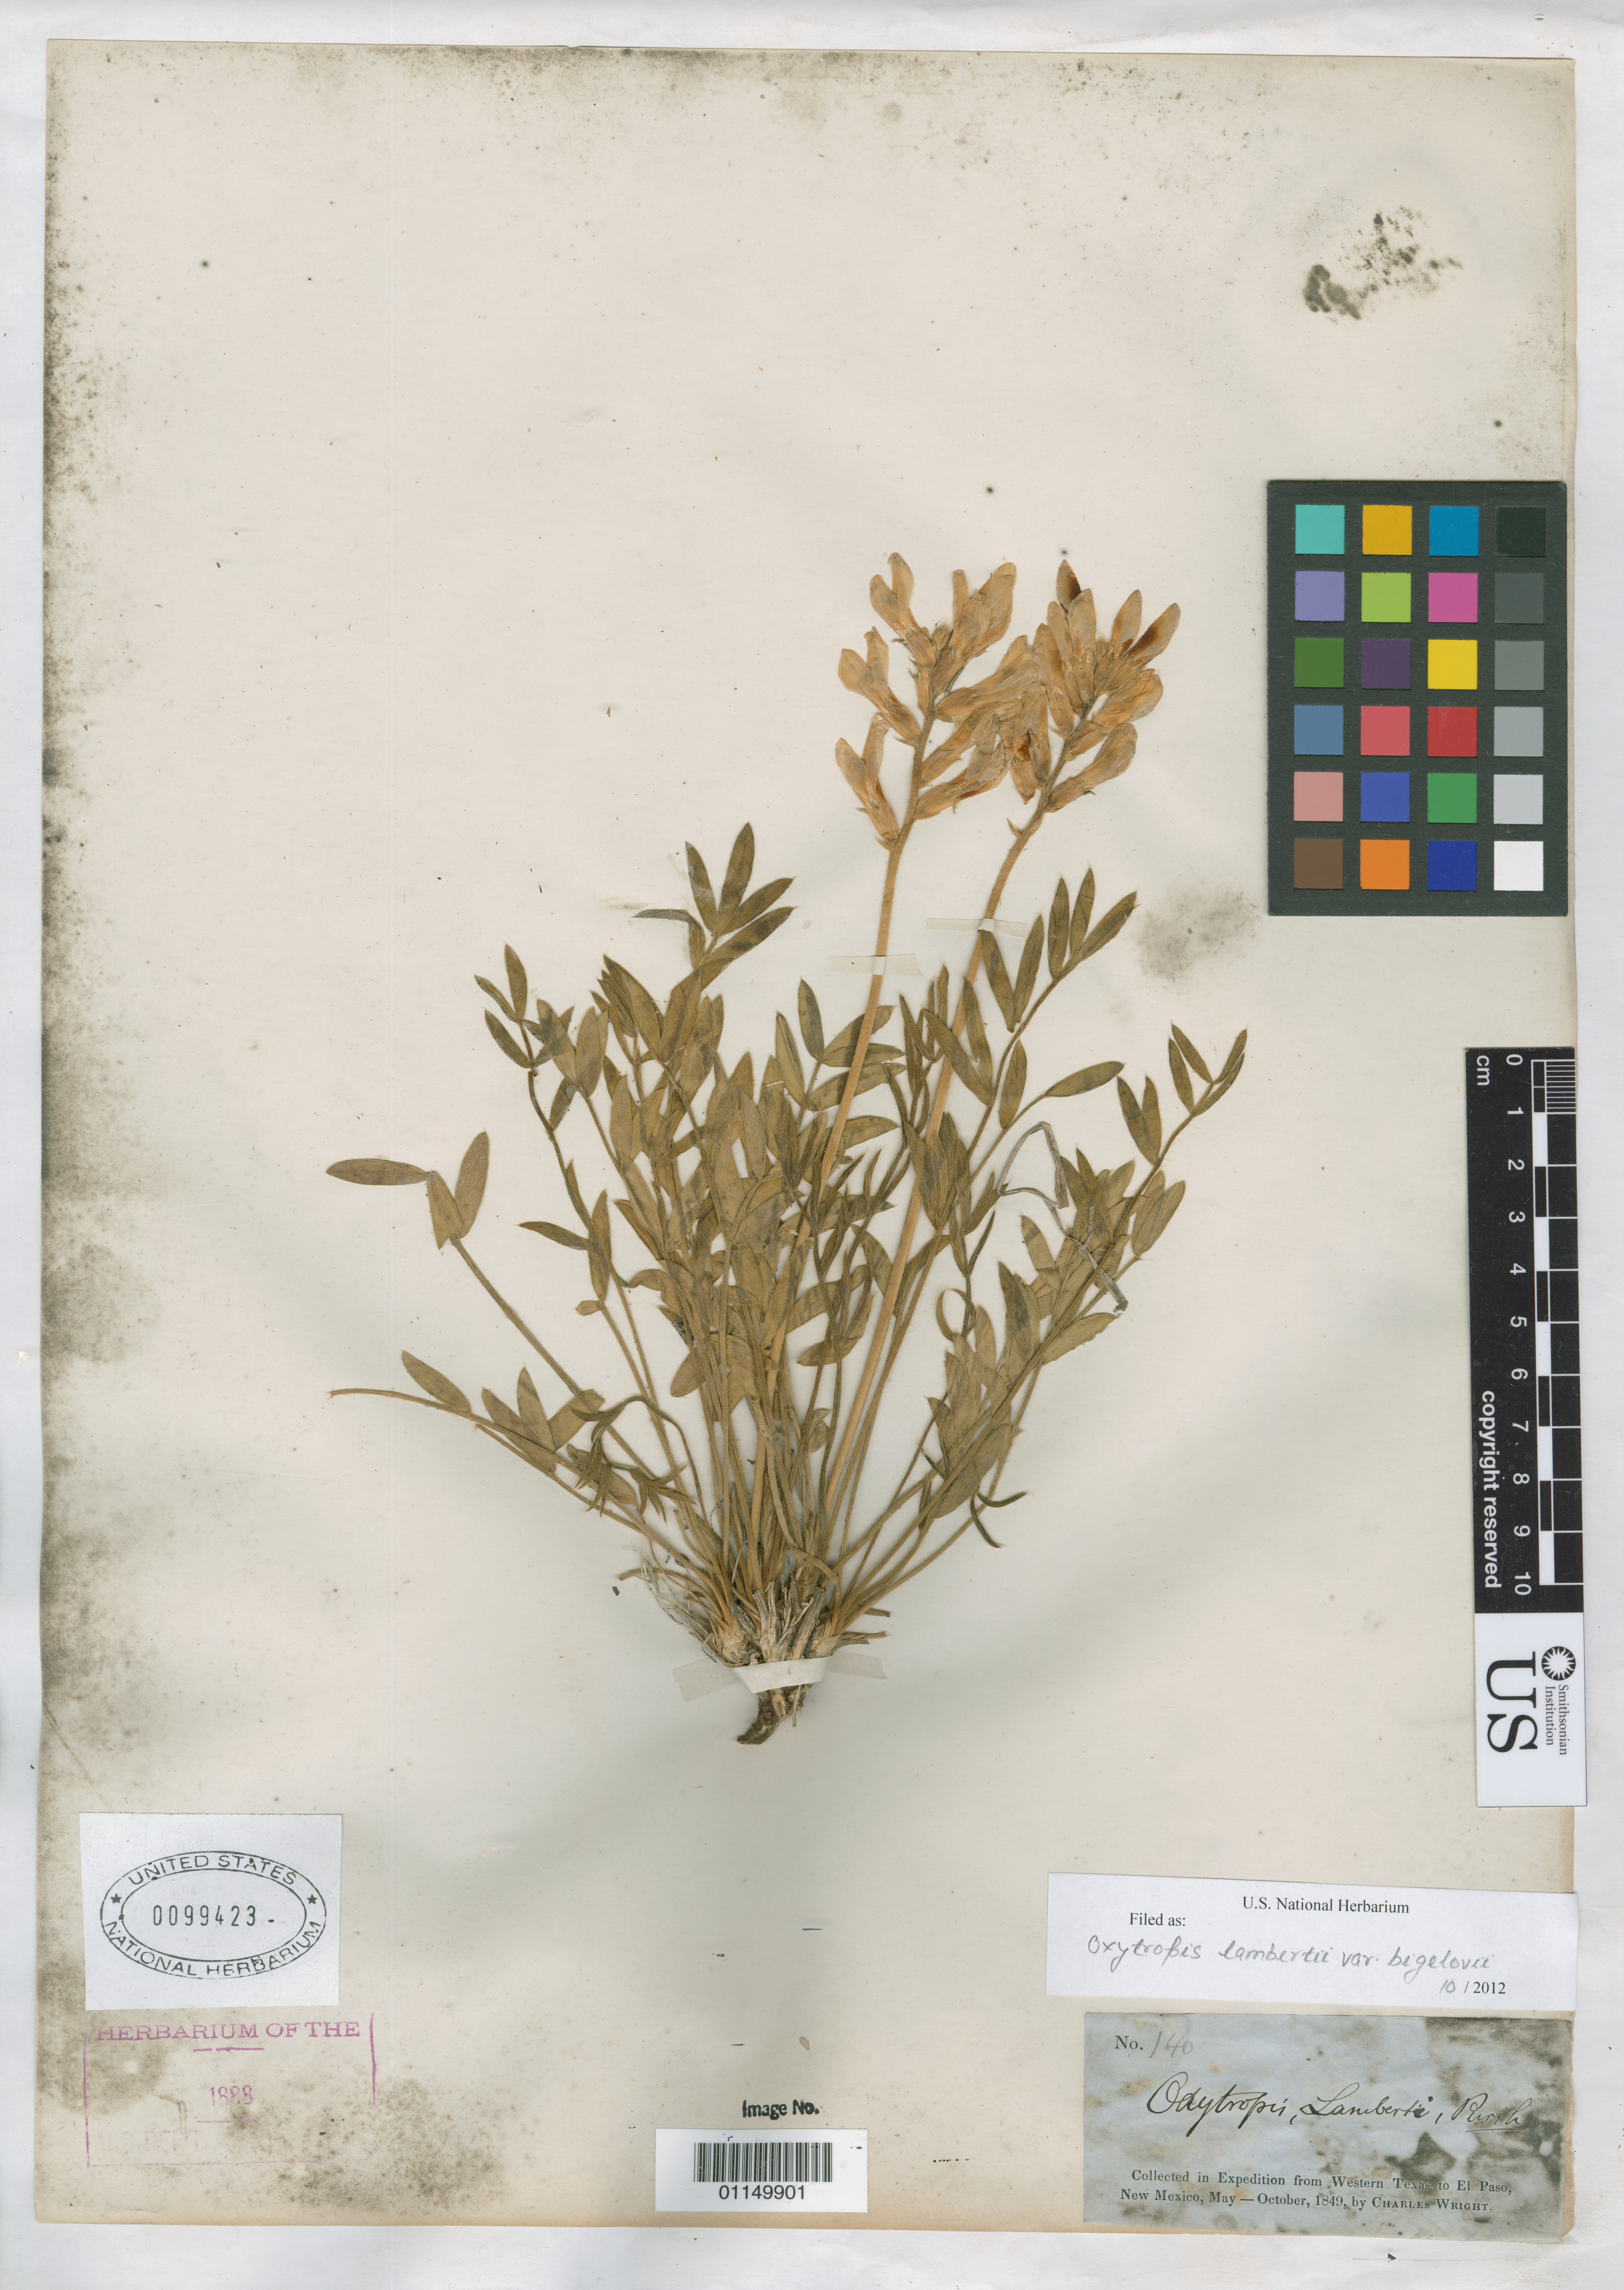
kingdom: Plantae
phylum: Tracheophyta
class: Magnoliopsida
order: Fabales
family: Fabaceae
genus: Oxytropis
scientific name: Oxytropis lambertii var. bigelovii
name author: A. Gray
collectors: C. Wright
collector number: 140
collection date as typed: May 1849 to -- Oct 1849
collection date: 1849-05/1849-10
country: United States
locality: Western Texas to El Paso, New Mexico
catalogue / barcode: US 99423